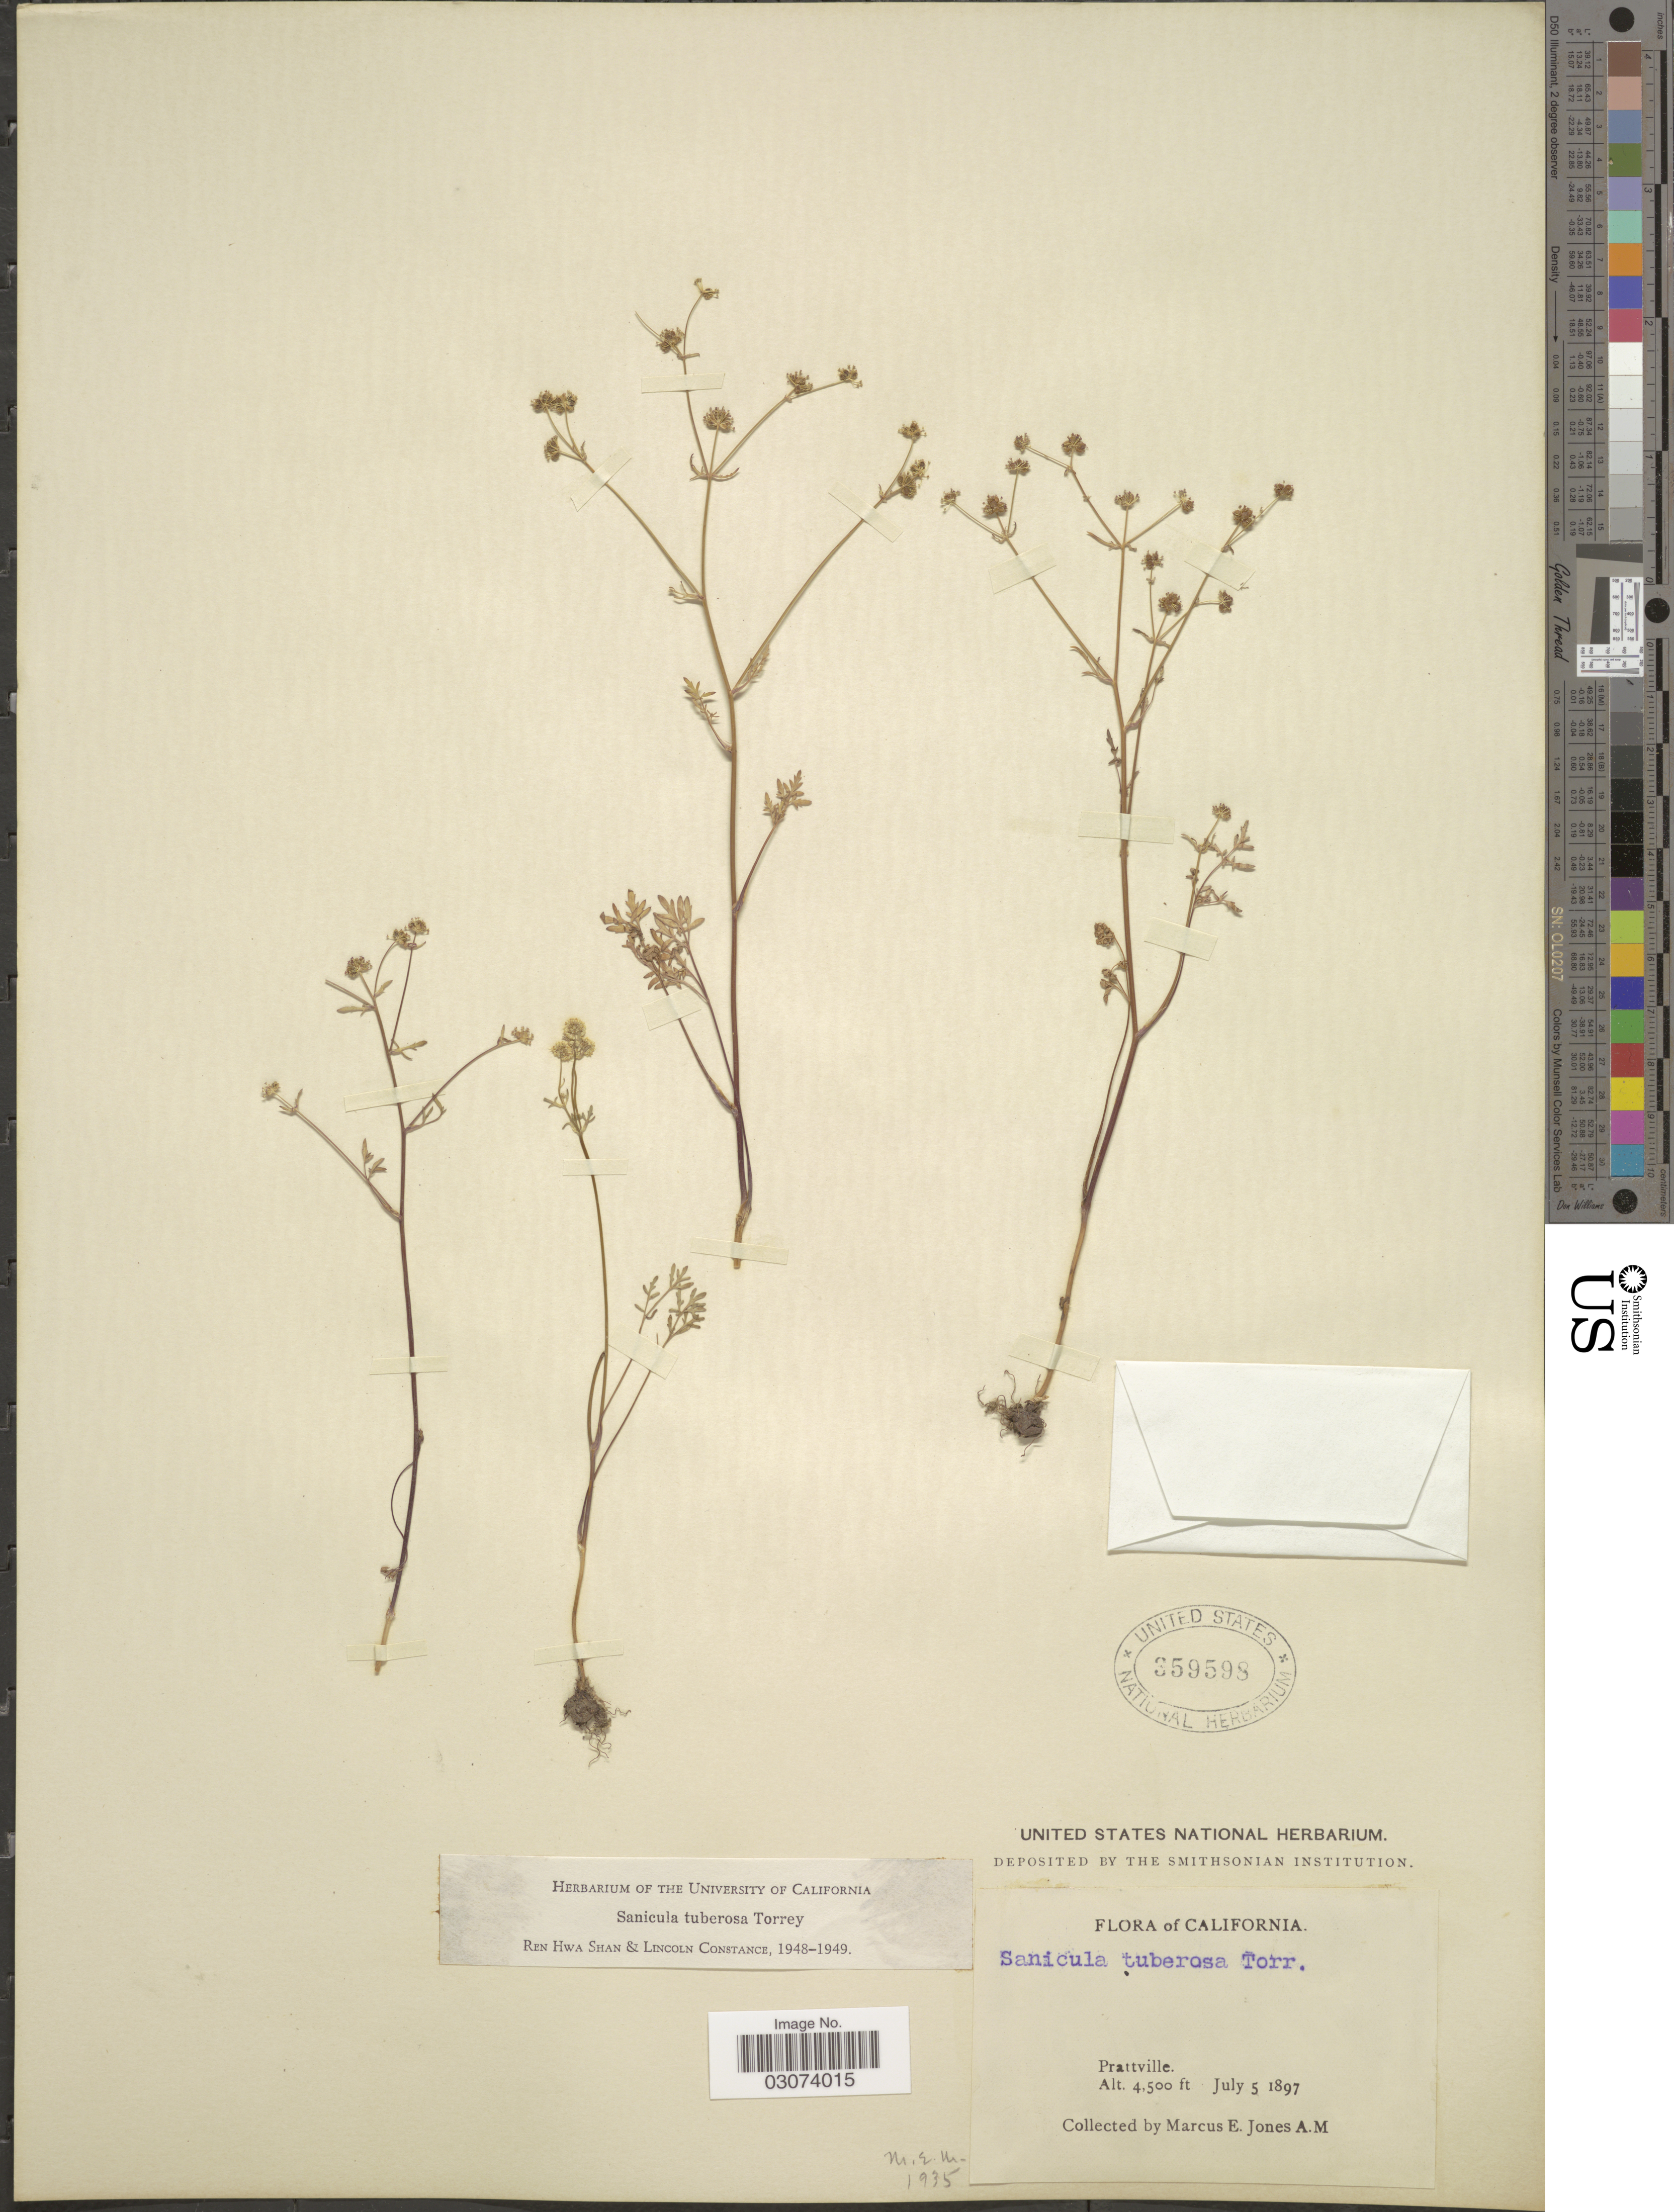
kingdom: Plantae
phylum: Tracheophyta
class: Magnoliopsida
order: Apiales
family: Apiaceae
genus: Sanicula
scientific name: Sanicula tuberosa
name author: Torr.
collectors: M. E. Jones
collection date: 1897-07-05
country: United States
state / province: California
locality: Prattville.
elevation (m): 1372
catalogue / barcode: US 359598